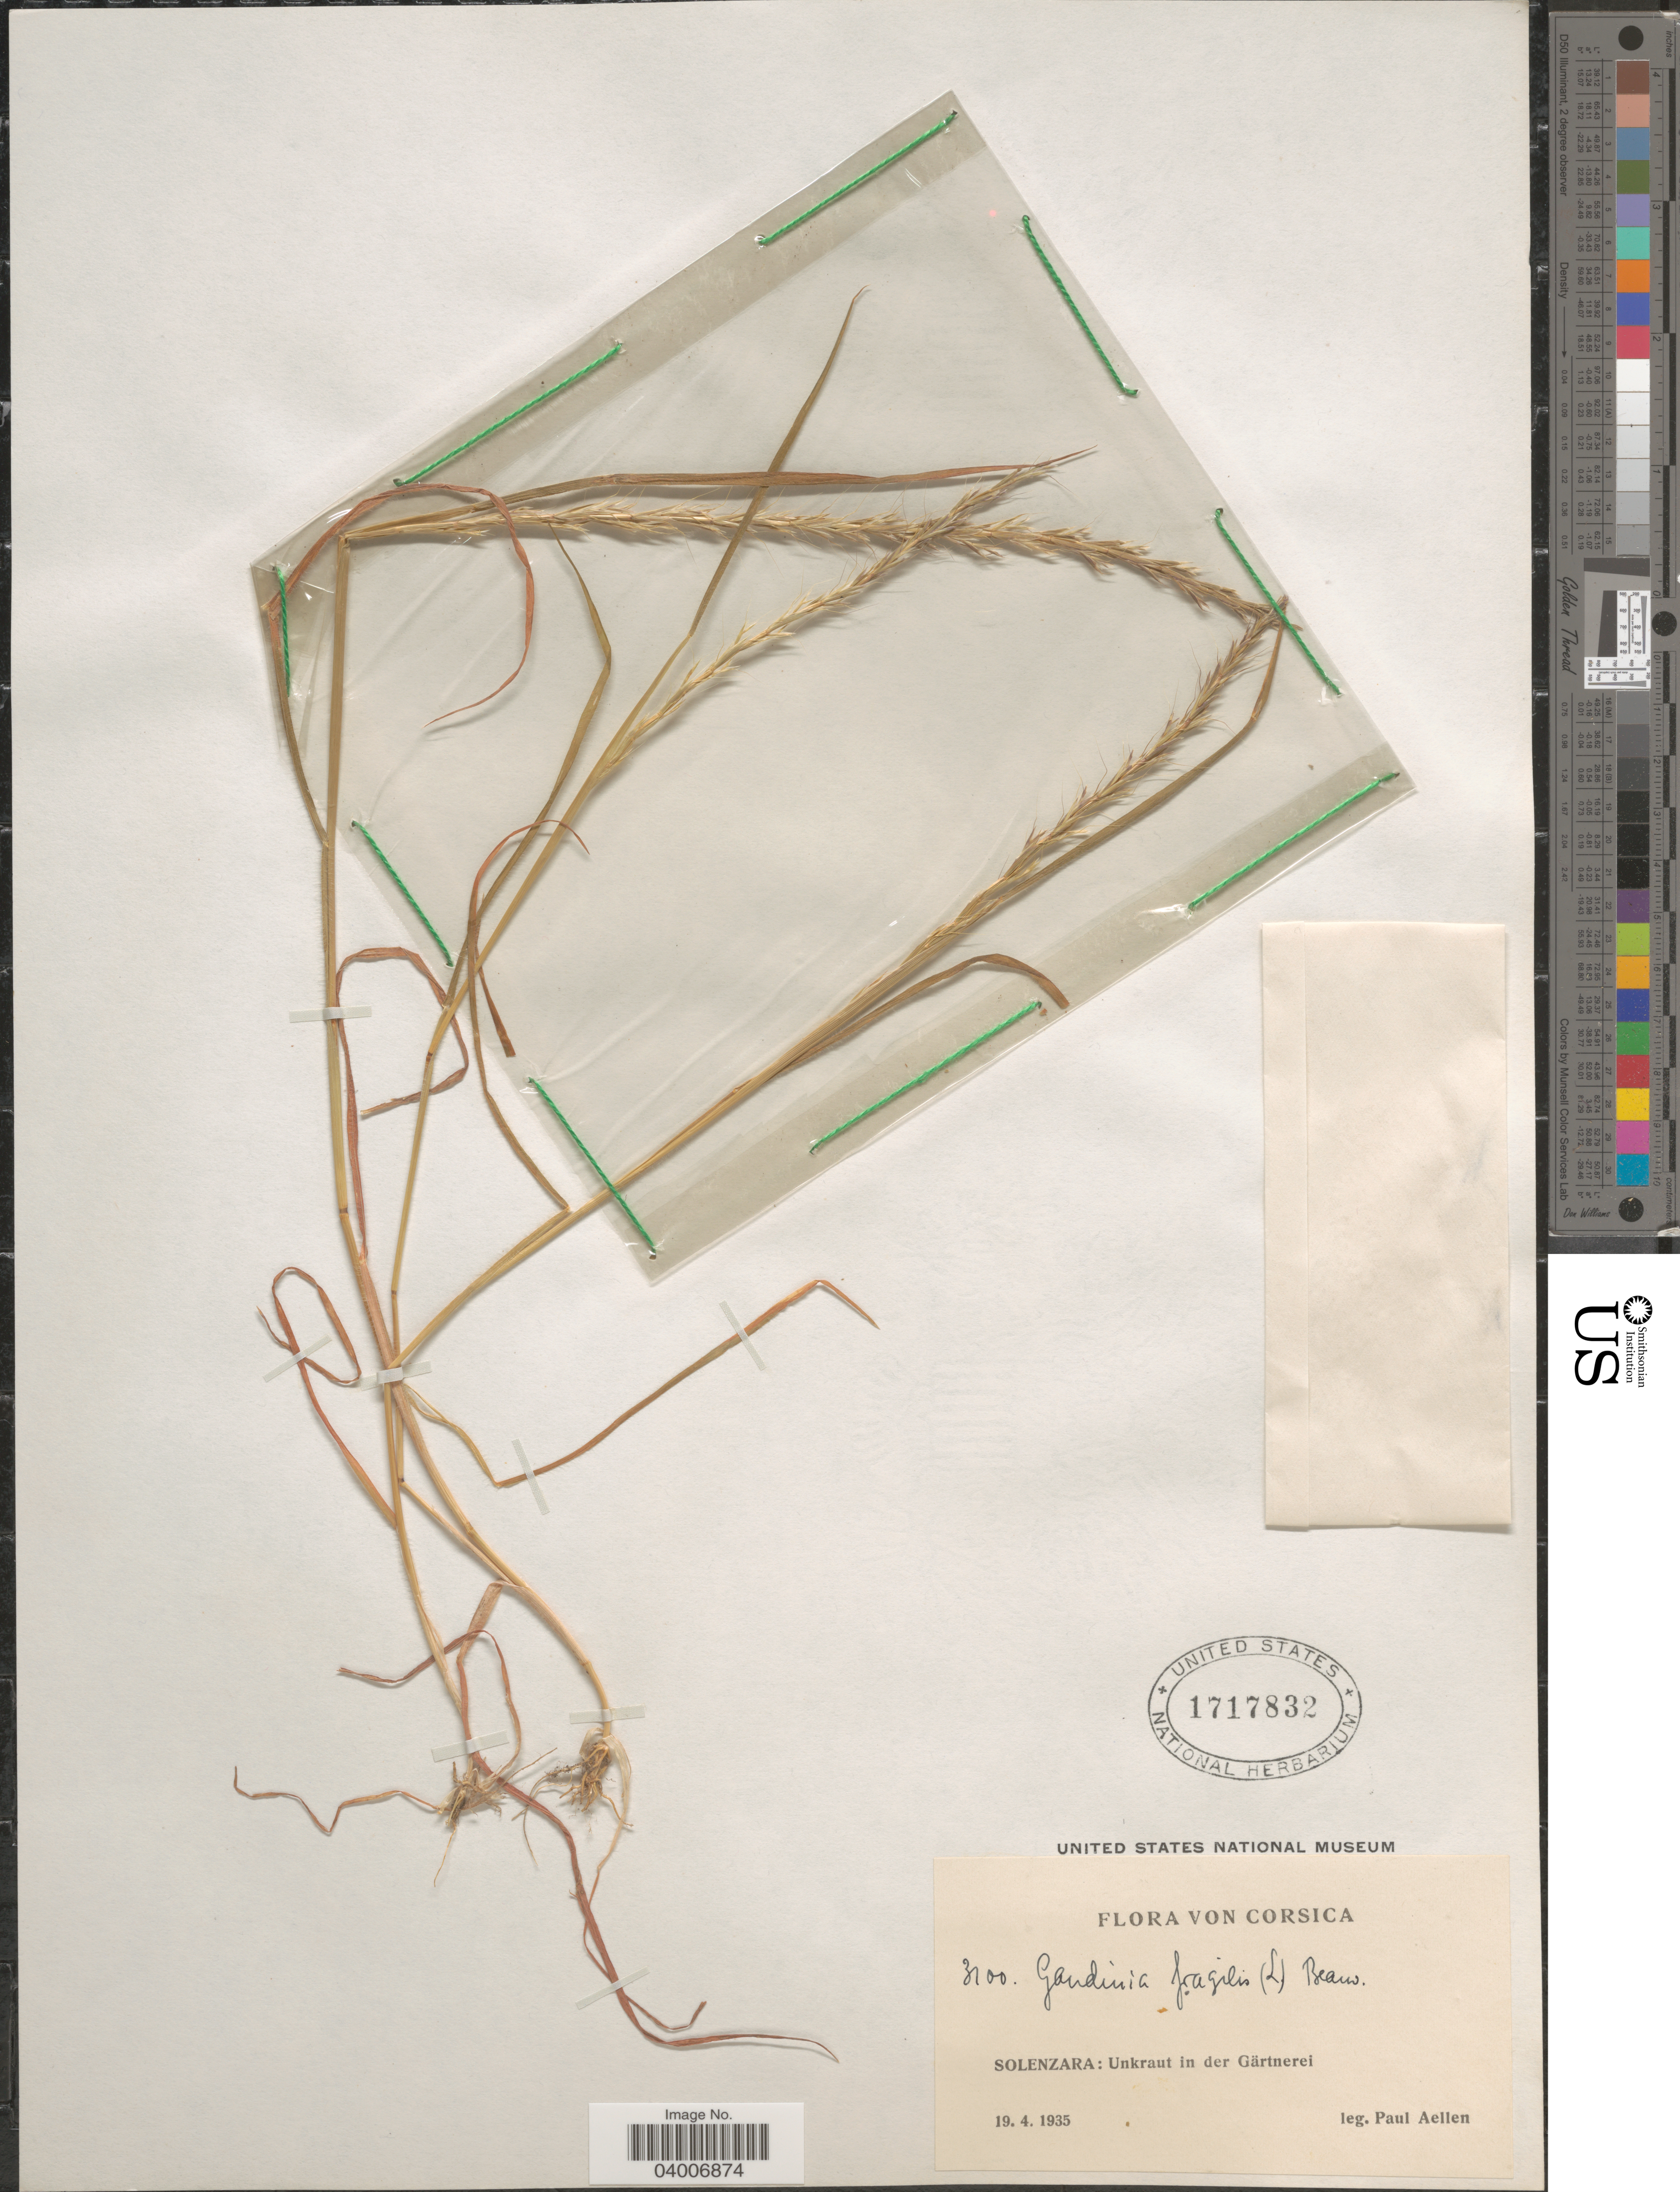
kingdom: Plantae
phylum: Tracheophyta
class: Liliopsida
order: Poales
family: Poaceae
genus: Gaudinia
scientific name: Gaudinia fragilis var. fragilis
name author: (L.) P. Beauv.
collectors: P. Aellen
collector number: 3100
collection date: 1935-04-19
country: France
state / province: Corsica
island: Corse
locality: Solenzara: Unkraut in der Gärtnerei.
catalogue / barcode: US 1717832